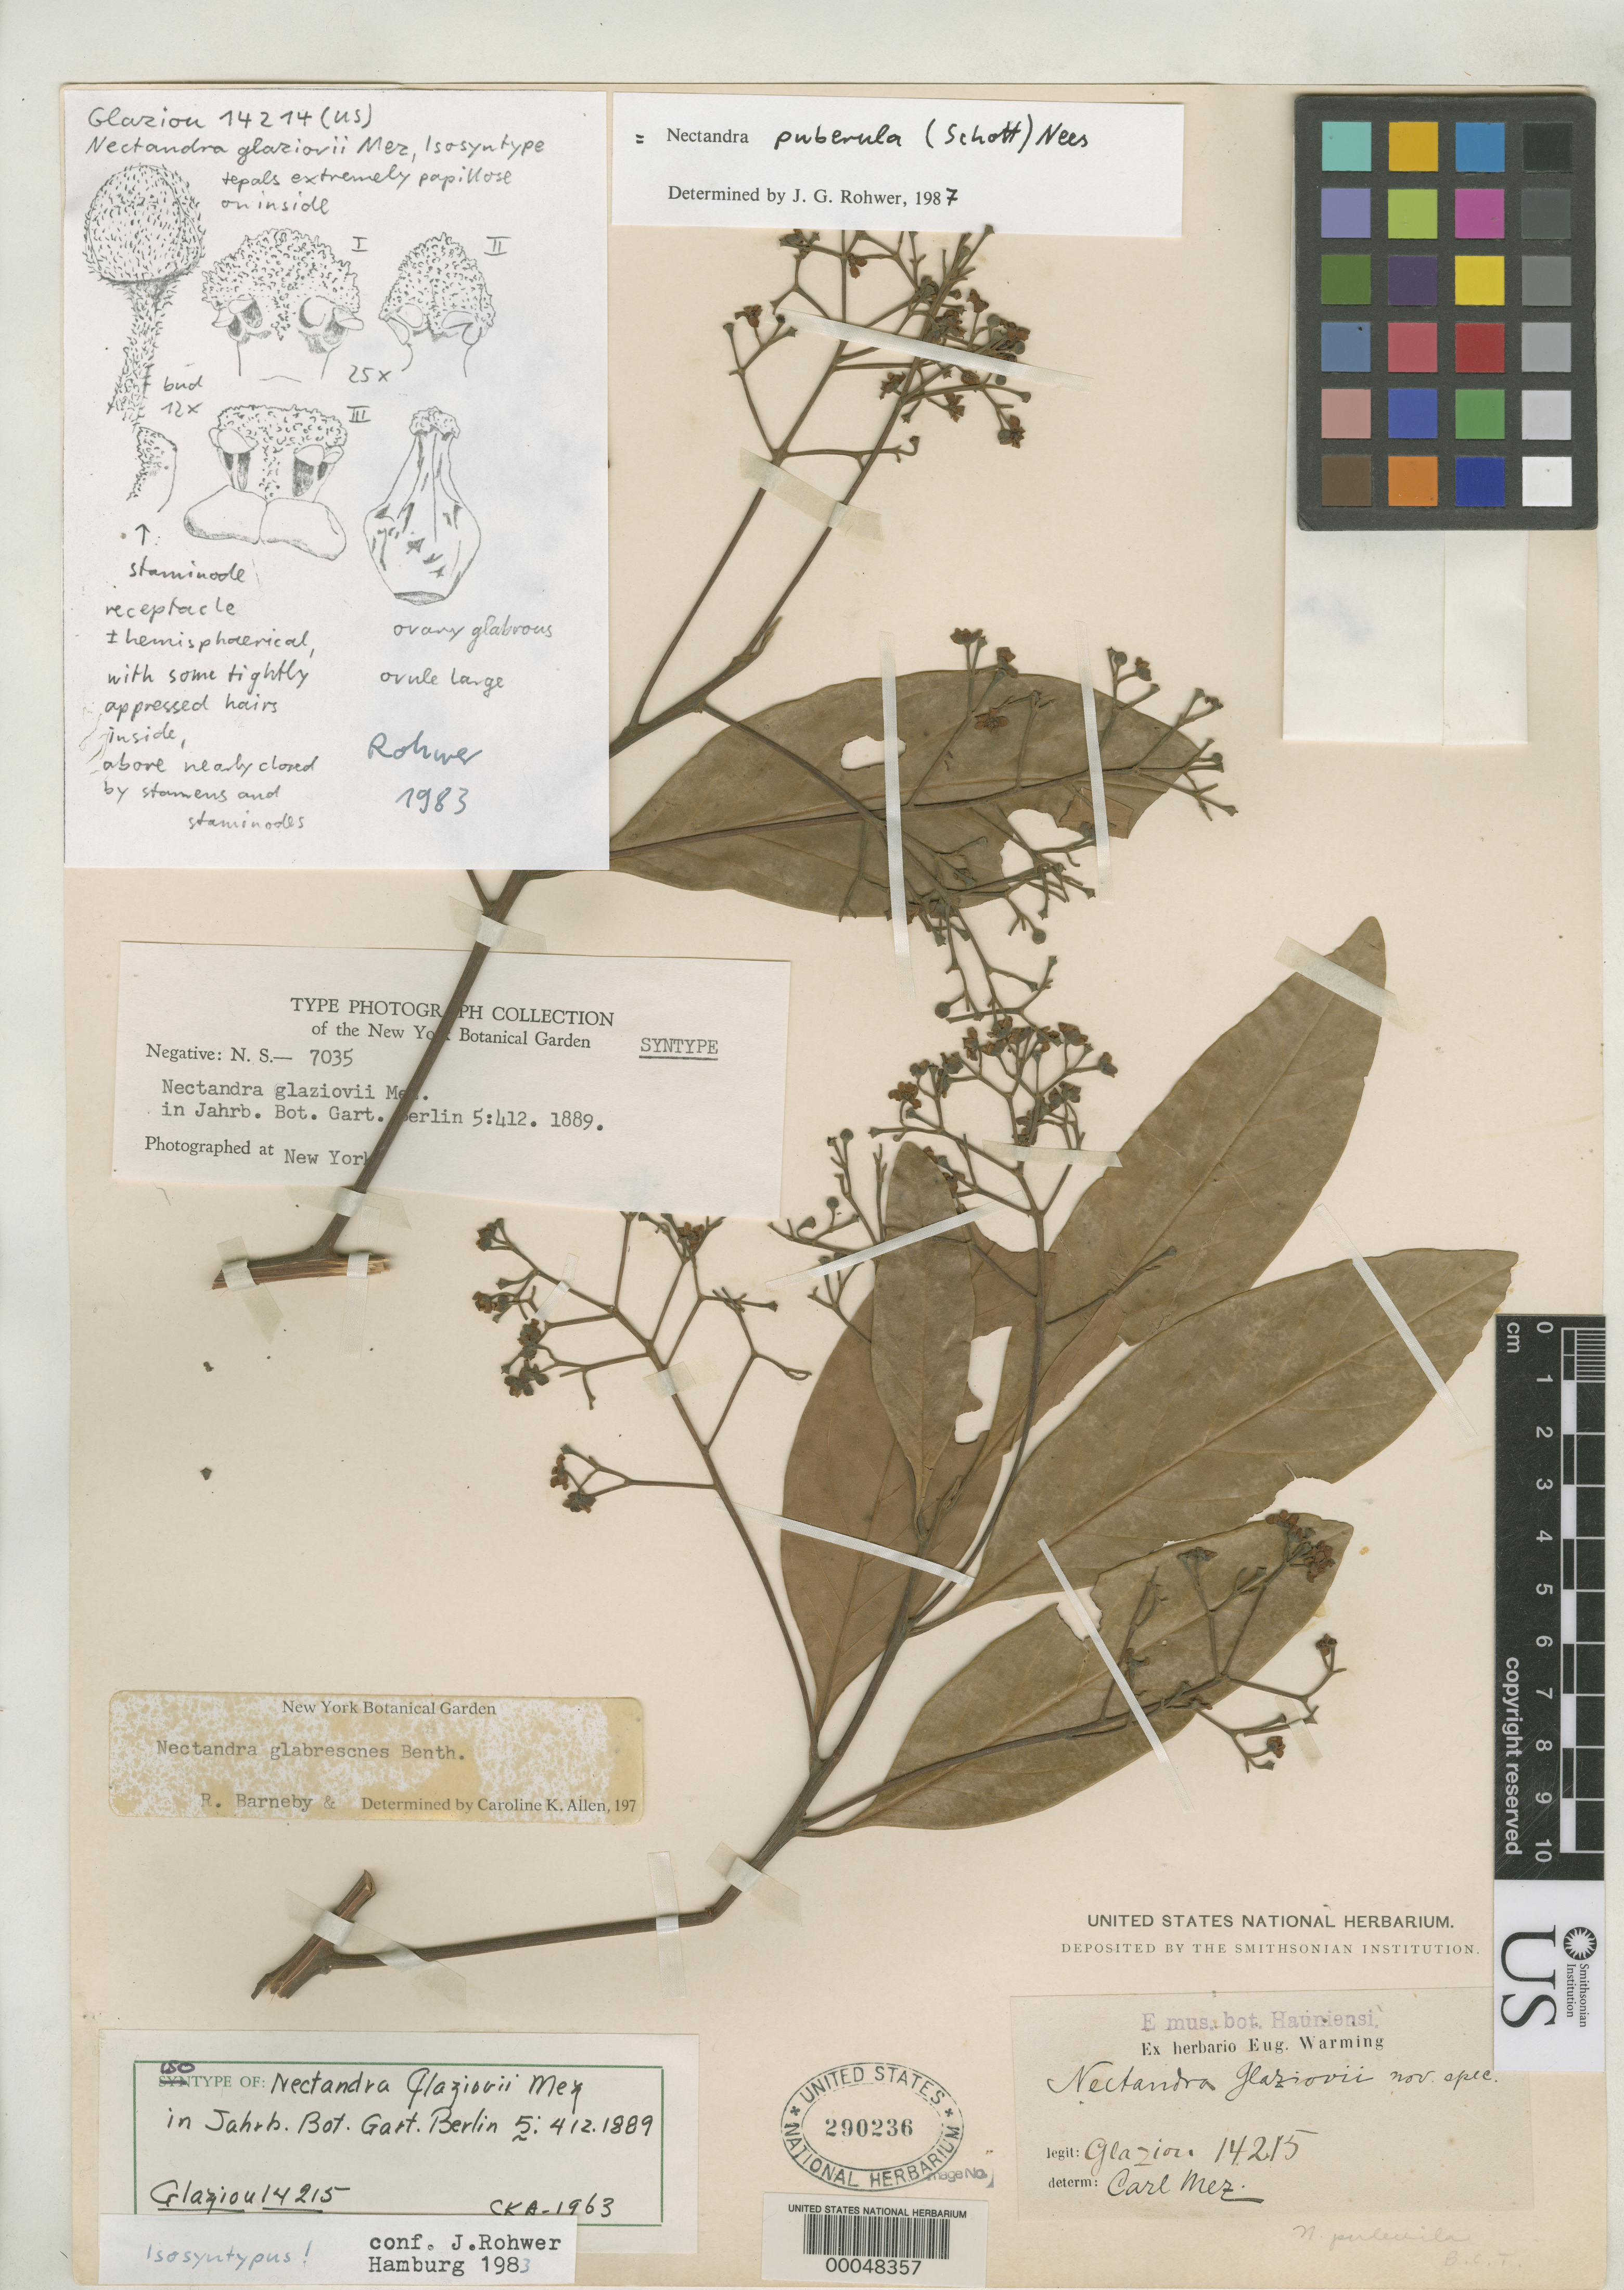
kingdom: Plantae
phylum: Tracheophyta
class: Magnoliopsida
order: Laurales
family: Lauraceae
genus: Nectandra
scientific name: Nectandra glaziovii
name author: Mez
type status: Isosyntype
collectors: A. F. M. Glaziou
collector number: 2671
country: Brazil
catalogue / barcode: US 290236